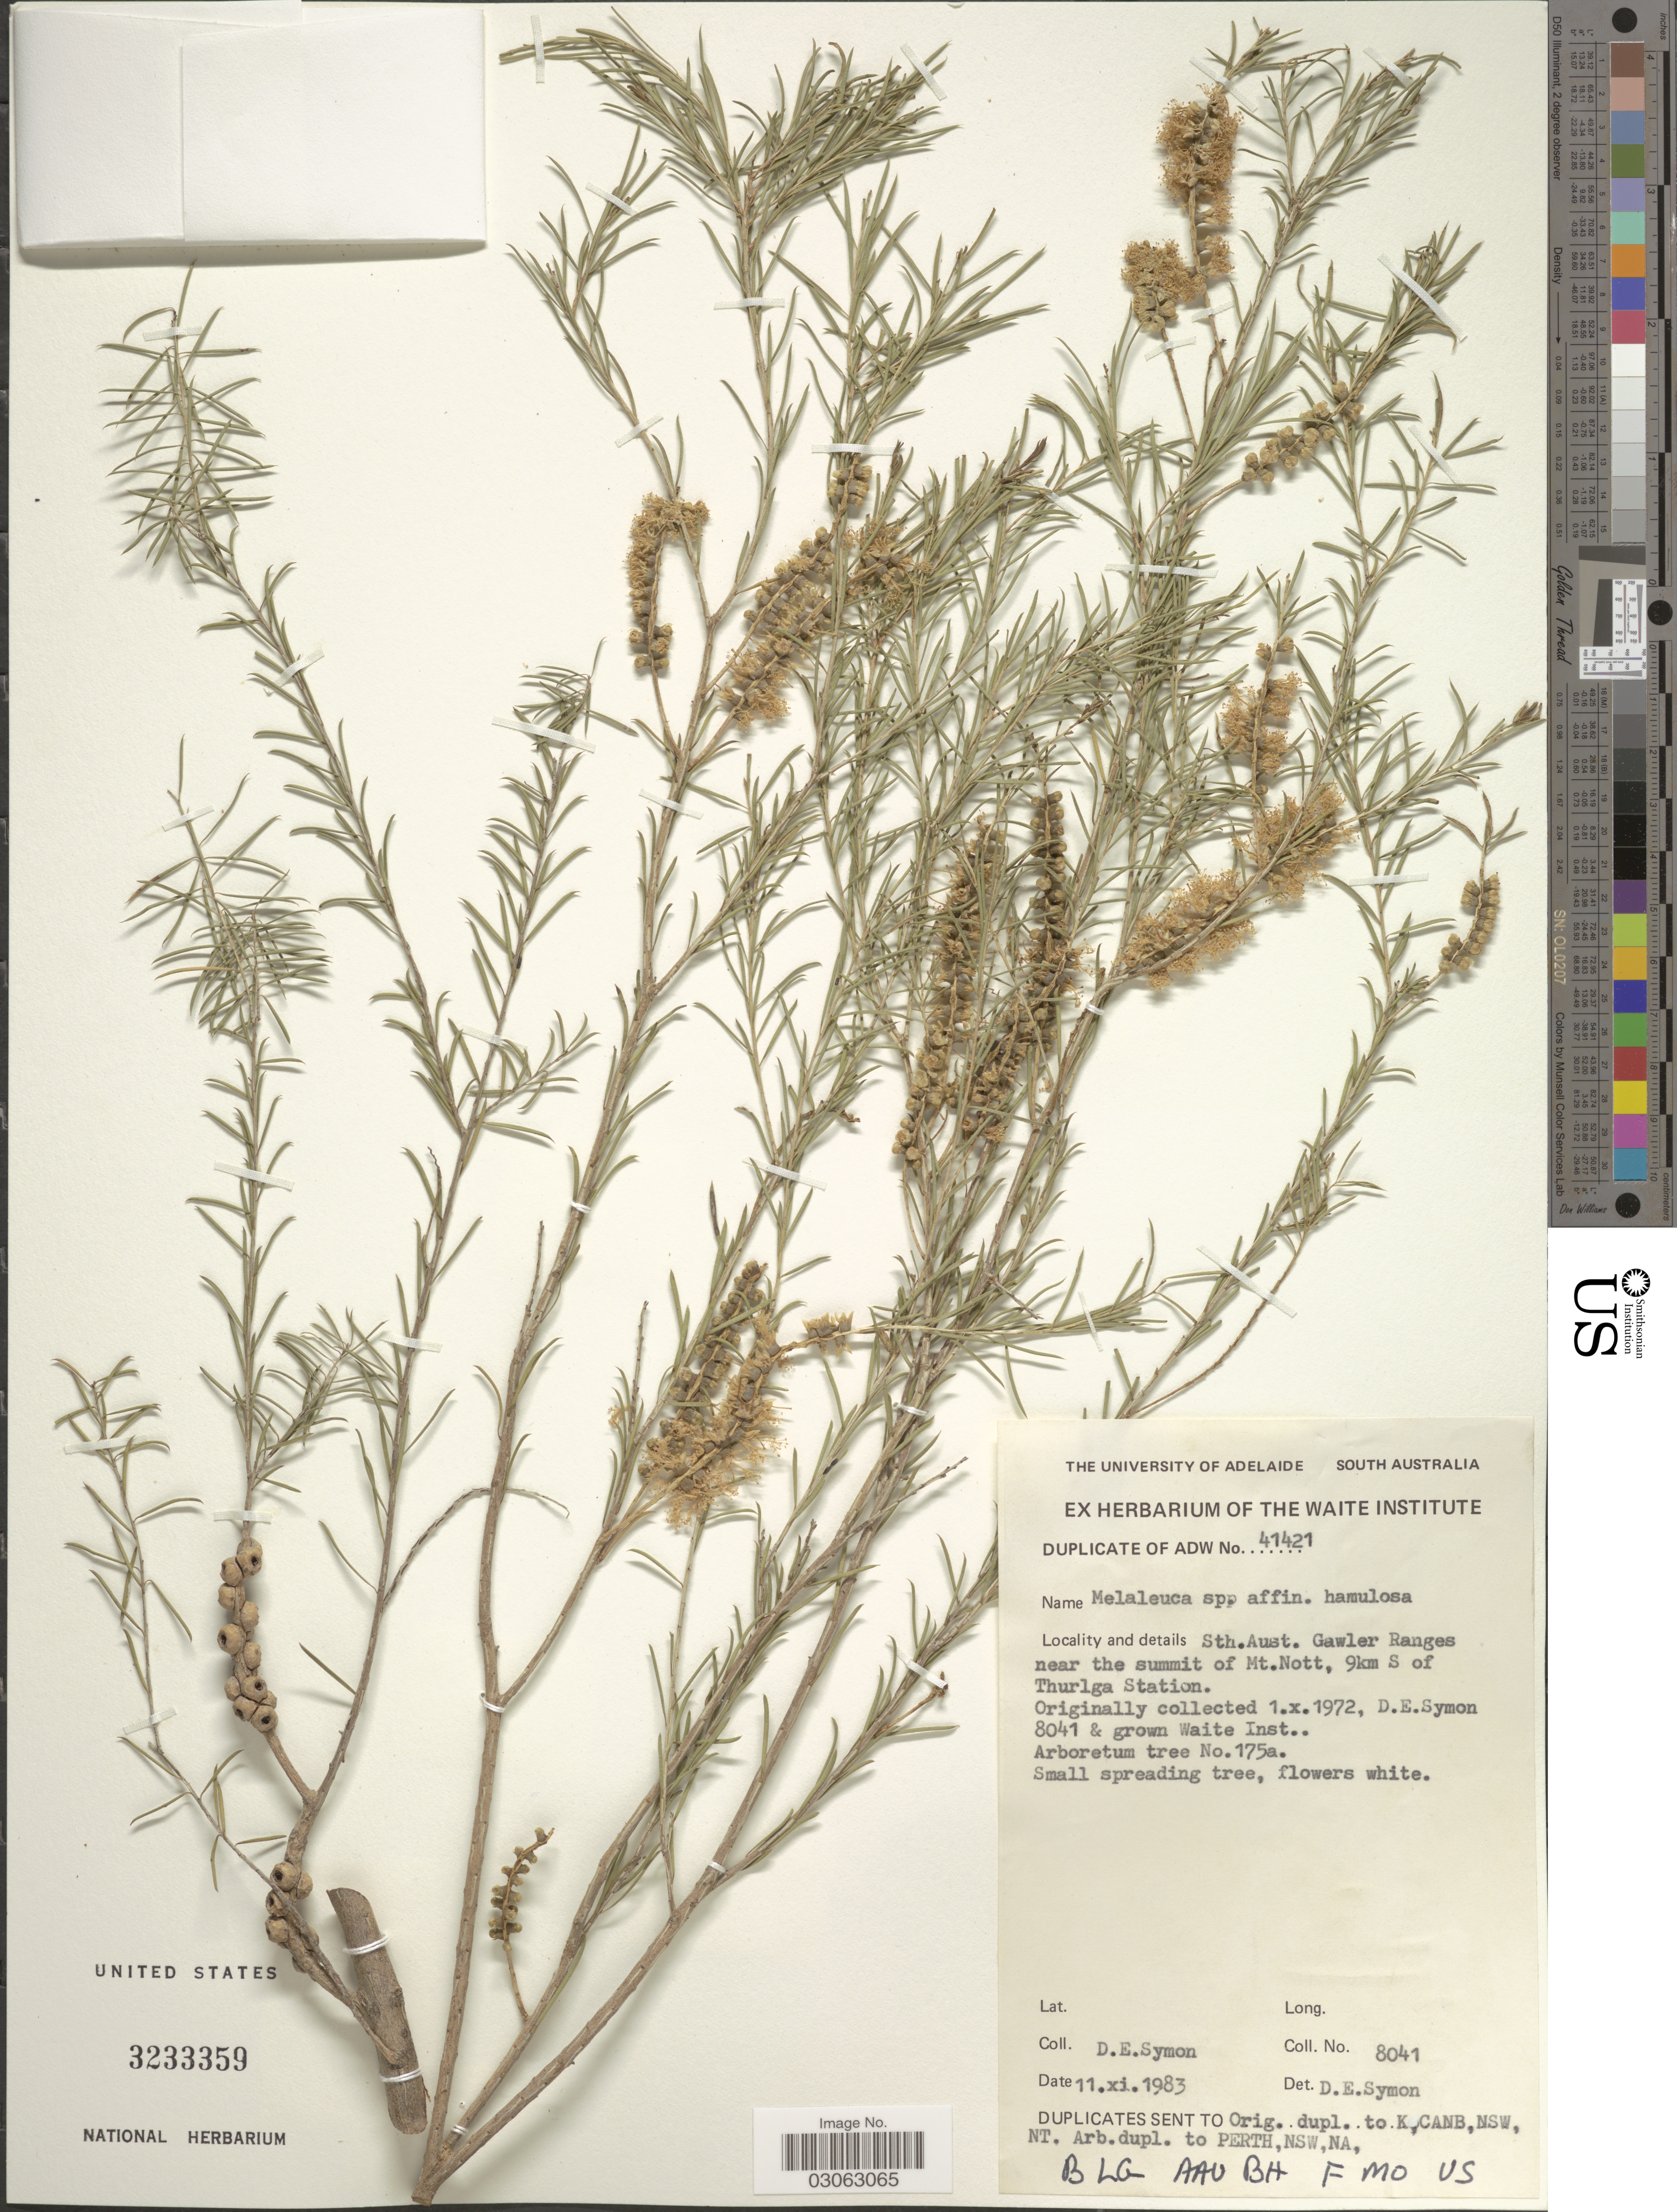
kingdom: Plantae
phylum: Tracheophyta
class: Magnoliopsida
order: Myrtales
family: Myrtaceae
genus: Melaleuca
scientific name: Melaleuca hamulosa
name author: Turcz.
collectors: D. Symon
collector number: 8041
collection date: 1983-11-11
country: Australia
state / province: South Australia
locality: Sth. Aust. Gawler Ranges near the summit of Mt. Nott, 9 km S of Thurlga Station.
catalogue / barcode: US 3233359